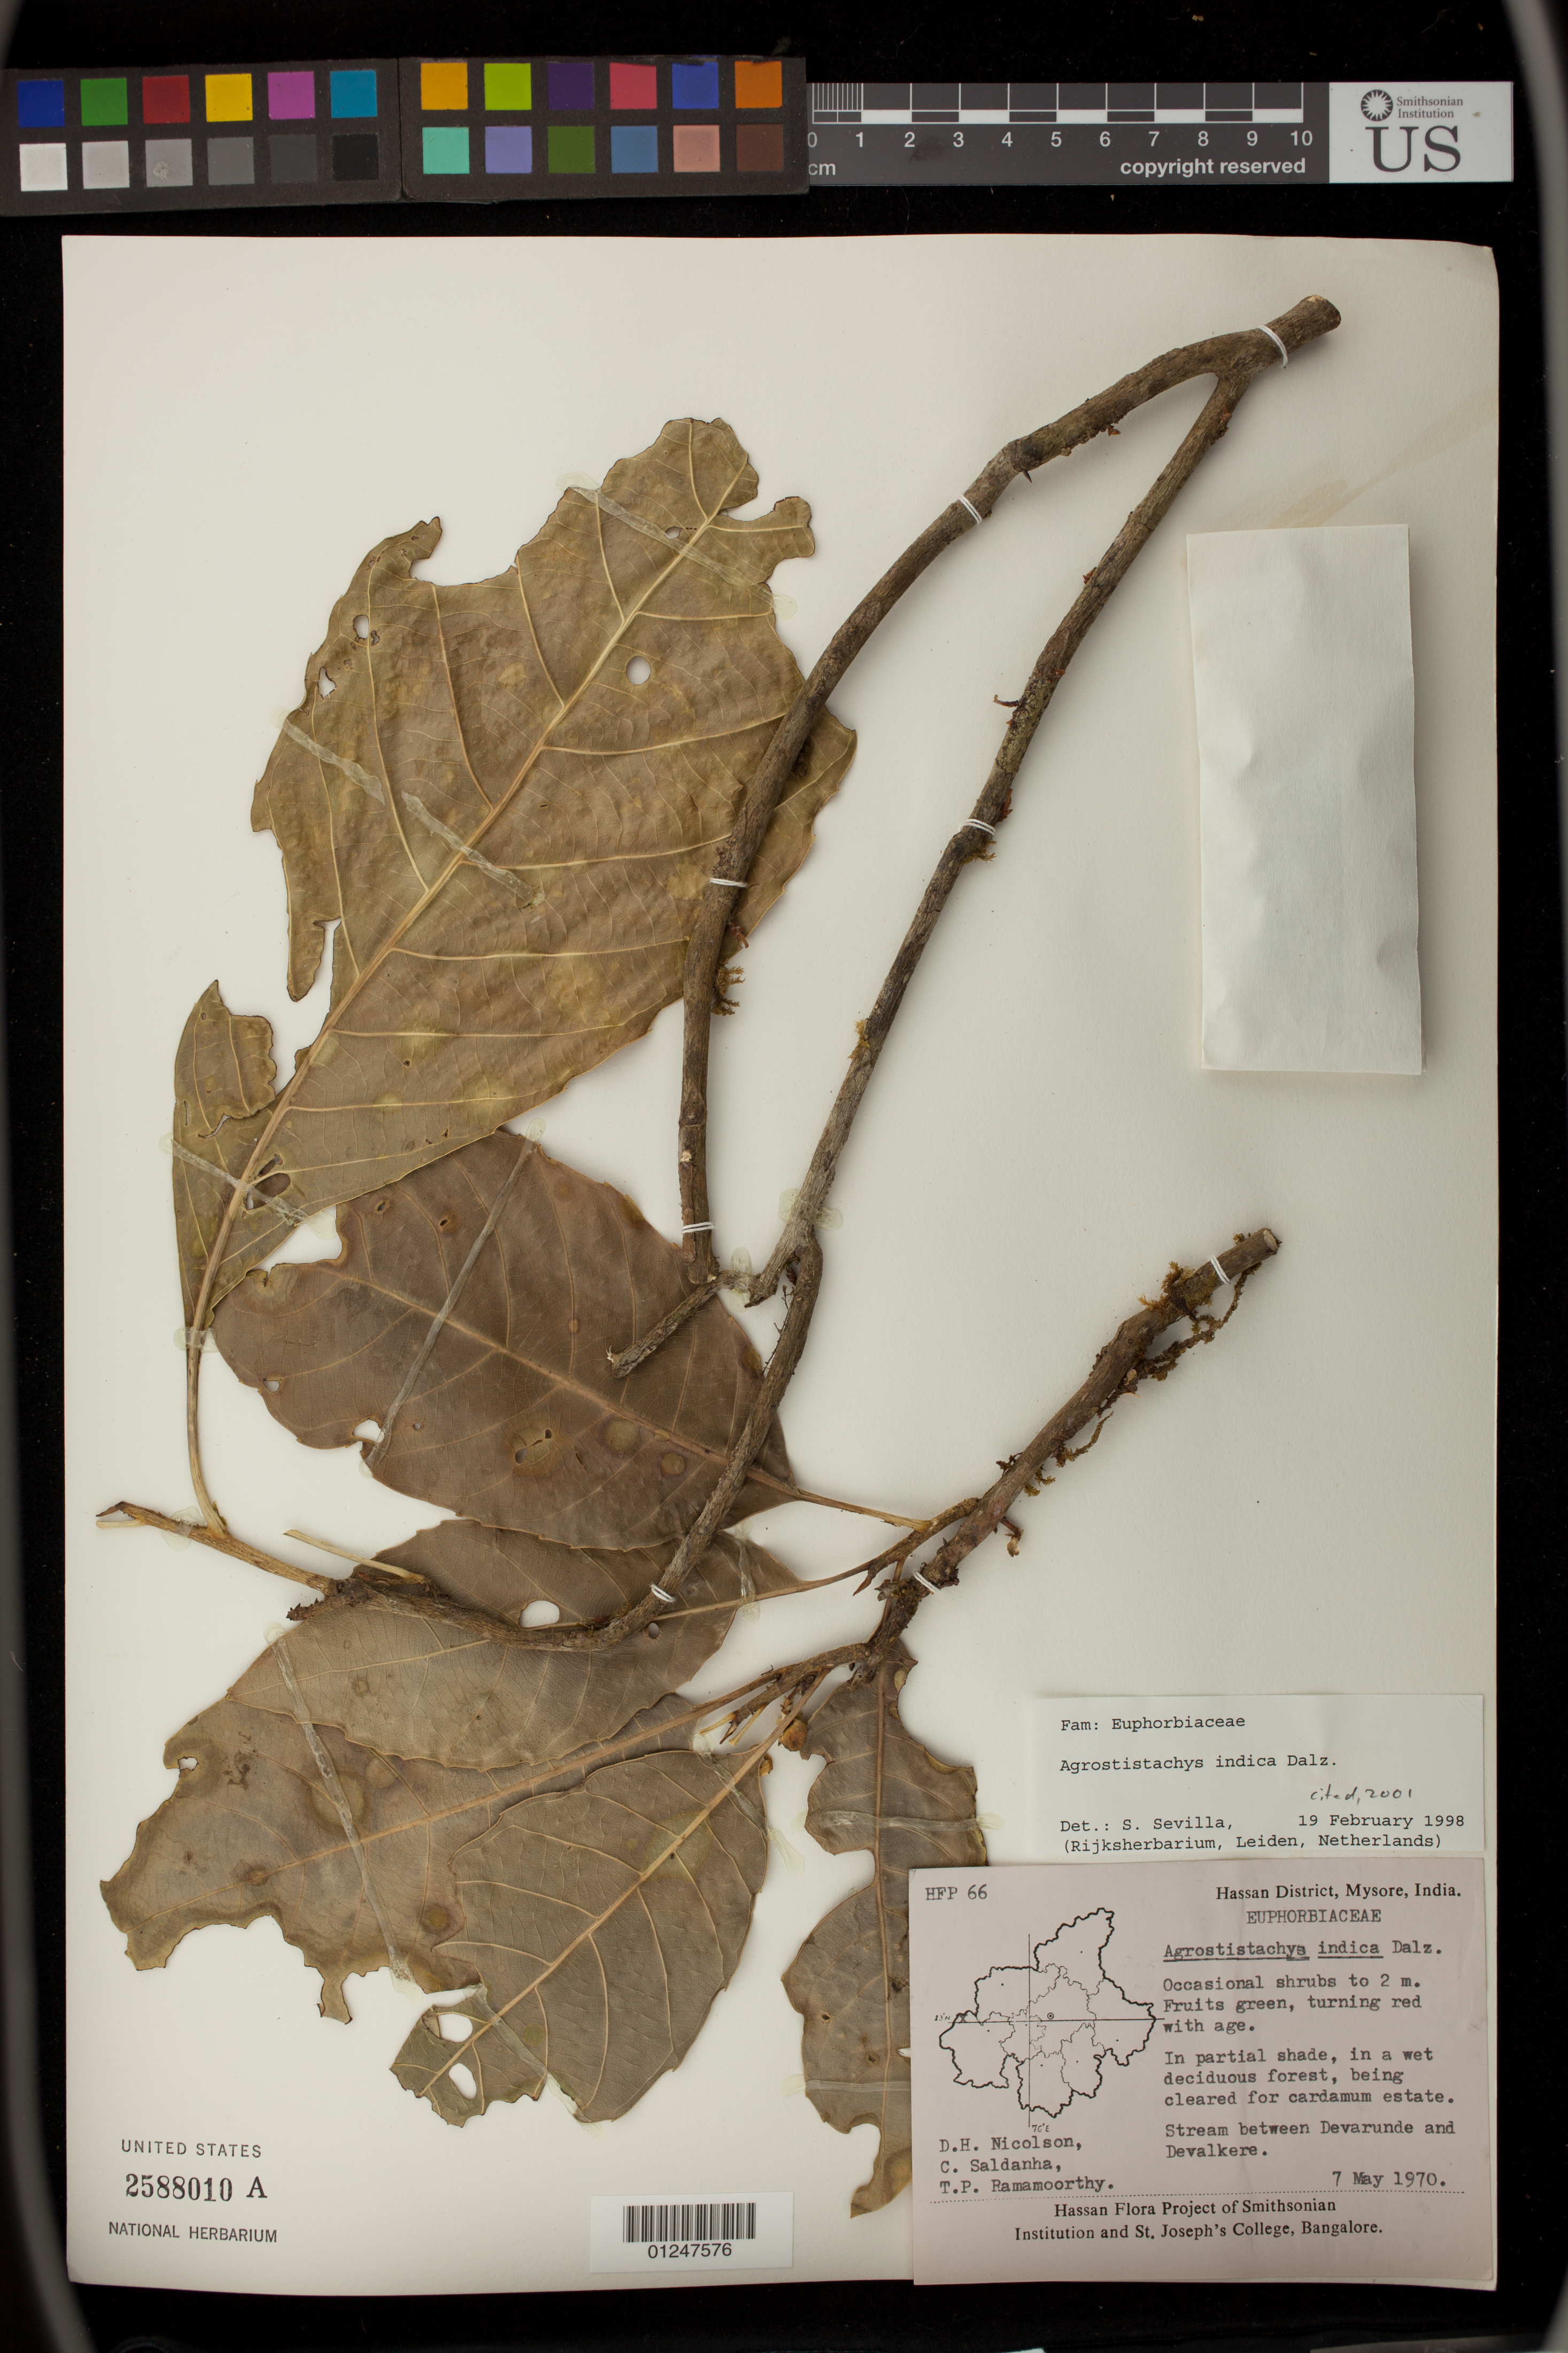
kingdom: Plantae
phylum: Tracheophyta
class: Magnoliopsida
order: Malpighiales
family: Euphorbiaceae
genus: Agrostistachys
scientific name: Agrostistachys indica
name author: Dalzell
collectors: D. H. Nicolson, C. J. Saldanha & T. P. Ramamoorthy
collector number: HFP 66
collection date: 1970-05-07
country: India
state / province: Karnataka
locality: Hassan District, Mysore.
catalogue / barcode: US 2588010A